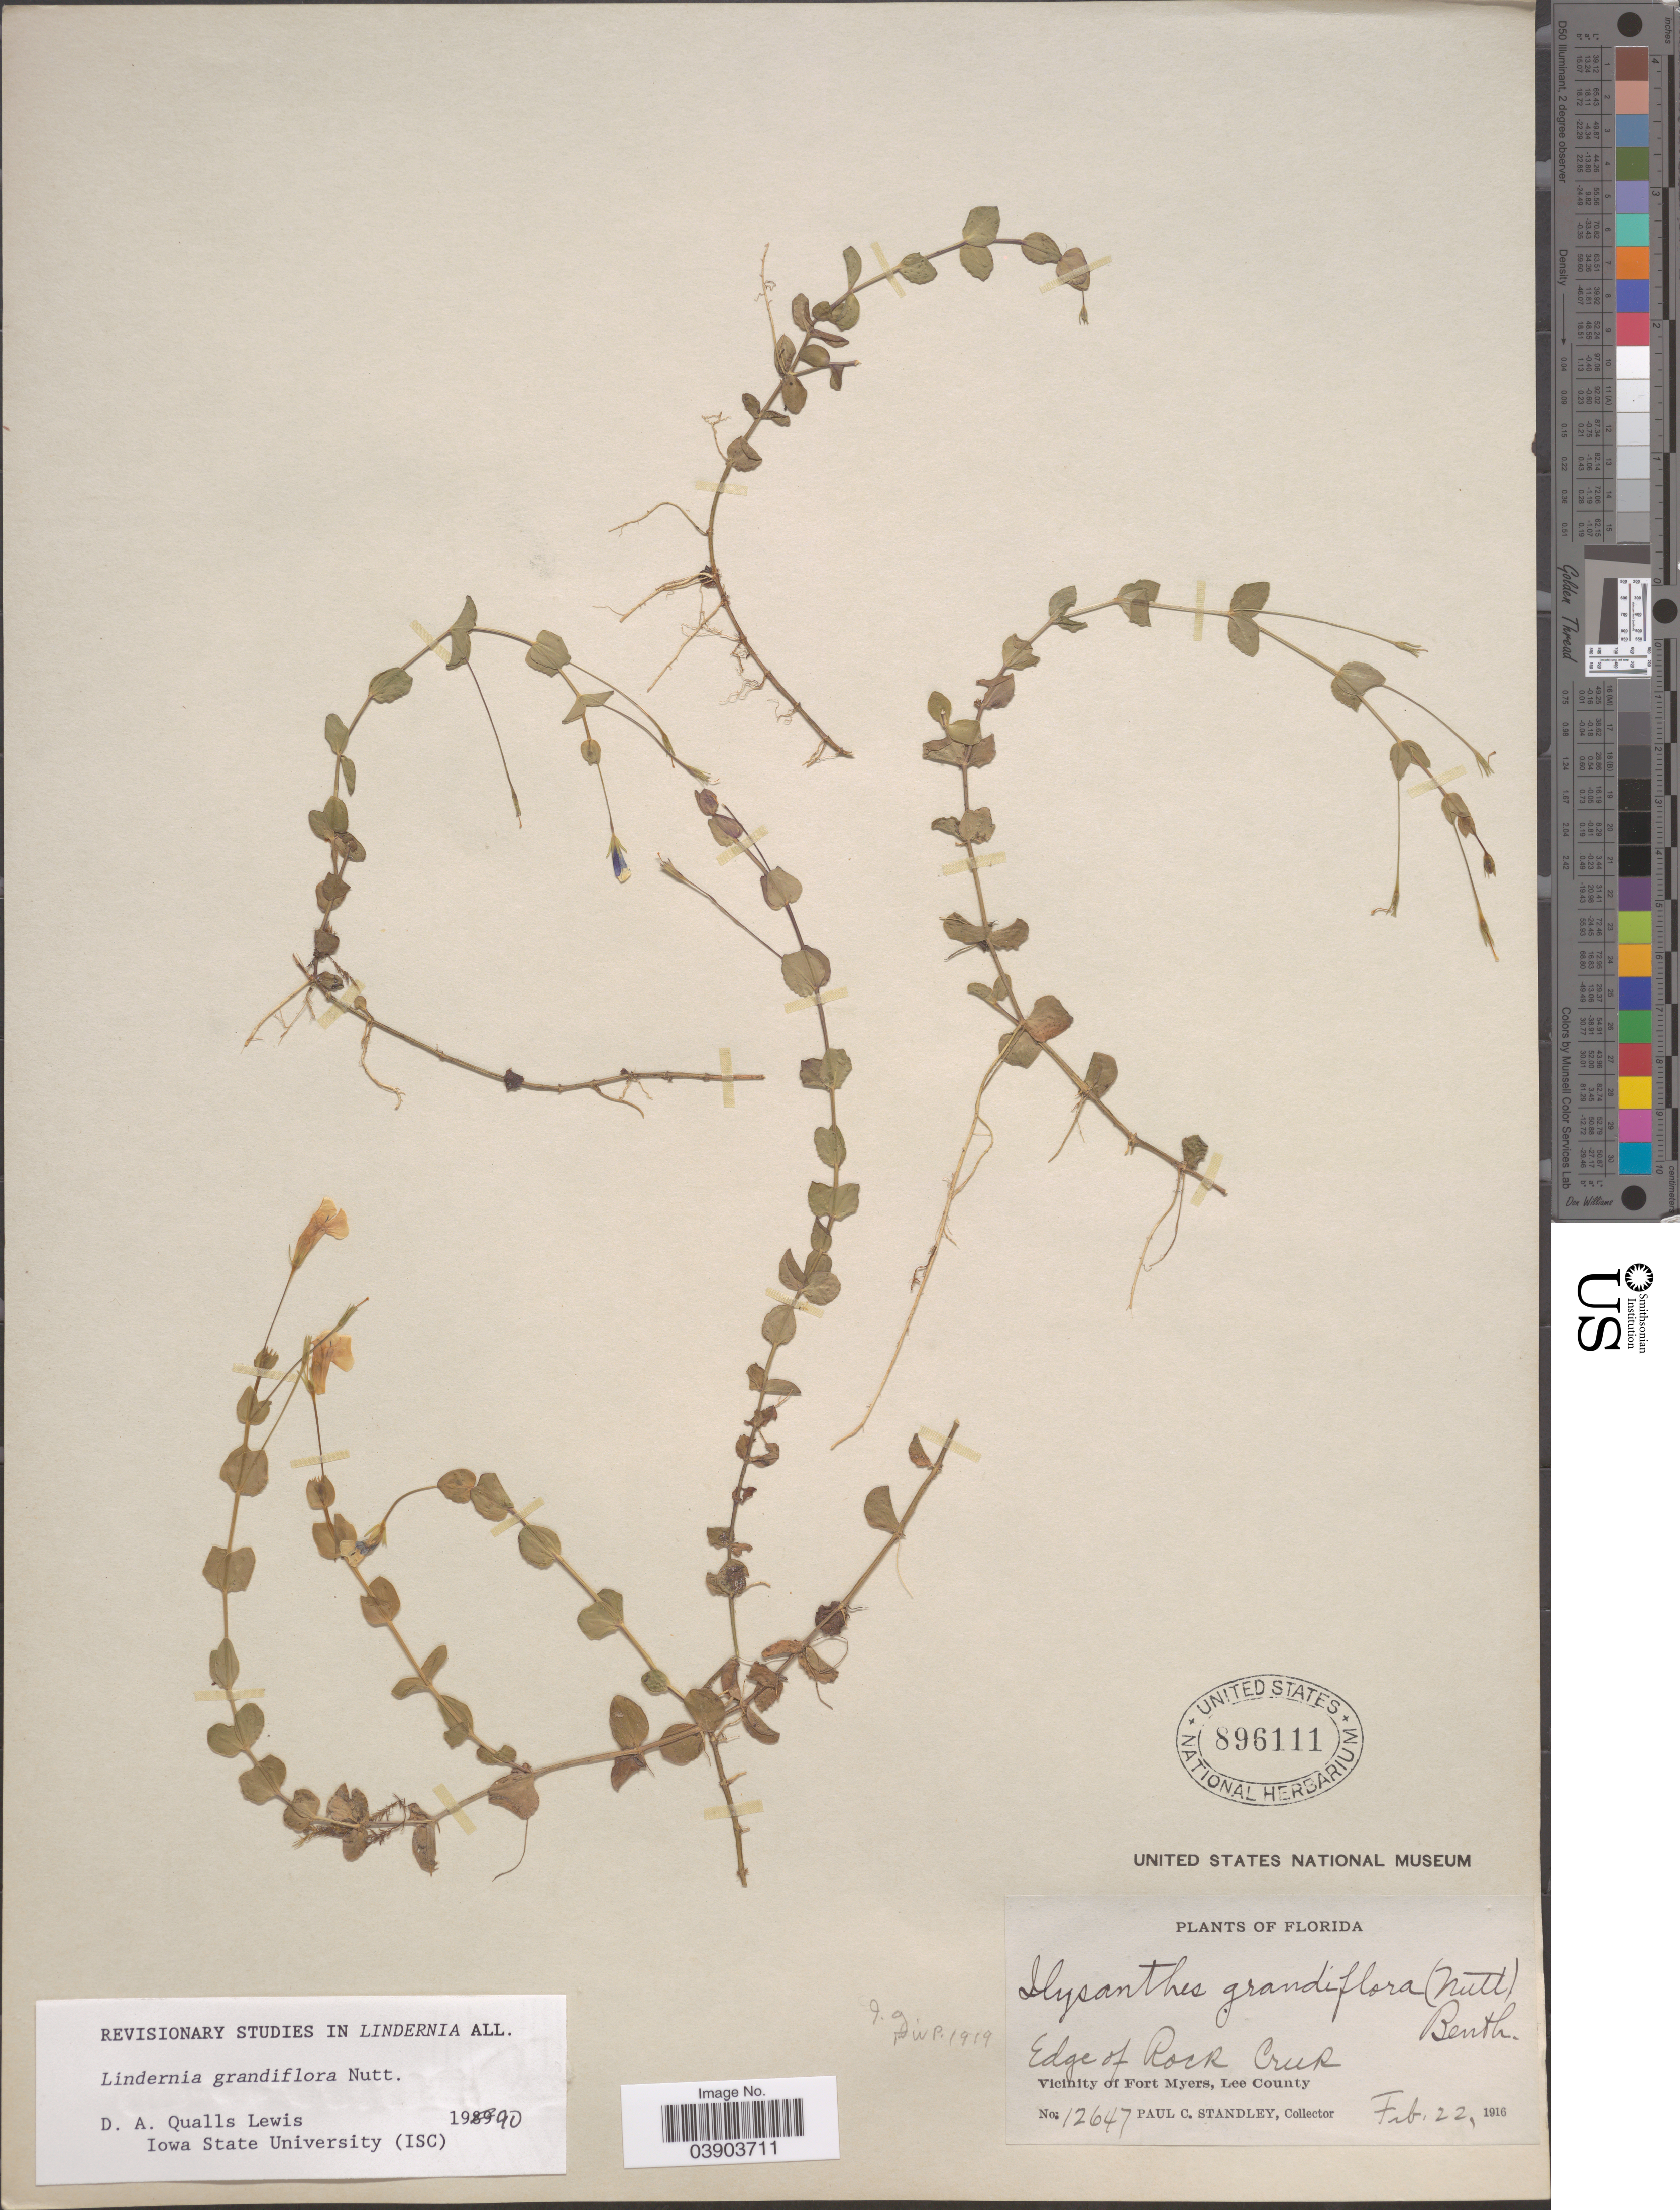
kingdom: Plantae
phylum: Tracheophyta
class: Magnoliopsida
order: Lamiales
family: Linderniaceae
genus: Lindernia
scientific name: Lindernia grandiflora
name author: Nutt.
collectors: P. C. Standley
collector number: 12647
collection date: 1916-02-22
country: United States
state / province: Florida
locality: Edge of Rock Creek. Vicinity of Fort Myers, Lee County.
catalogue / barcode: US 896111